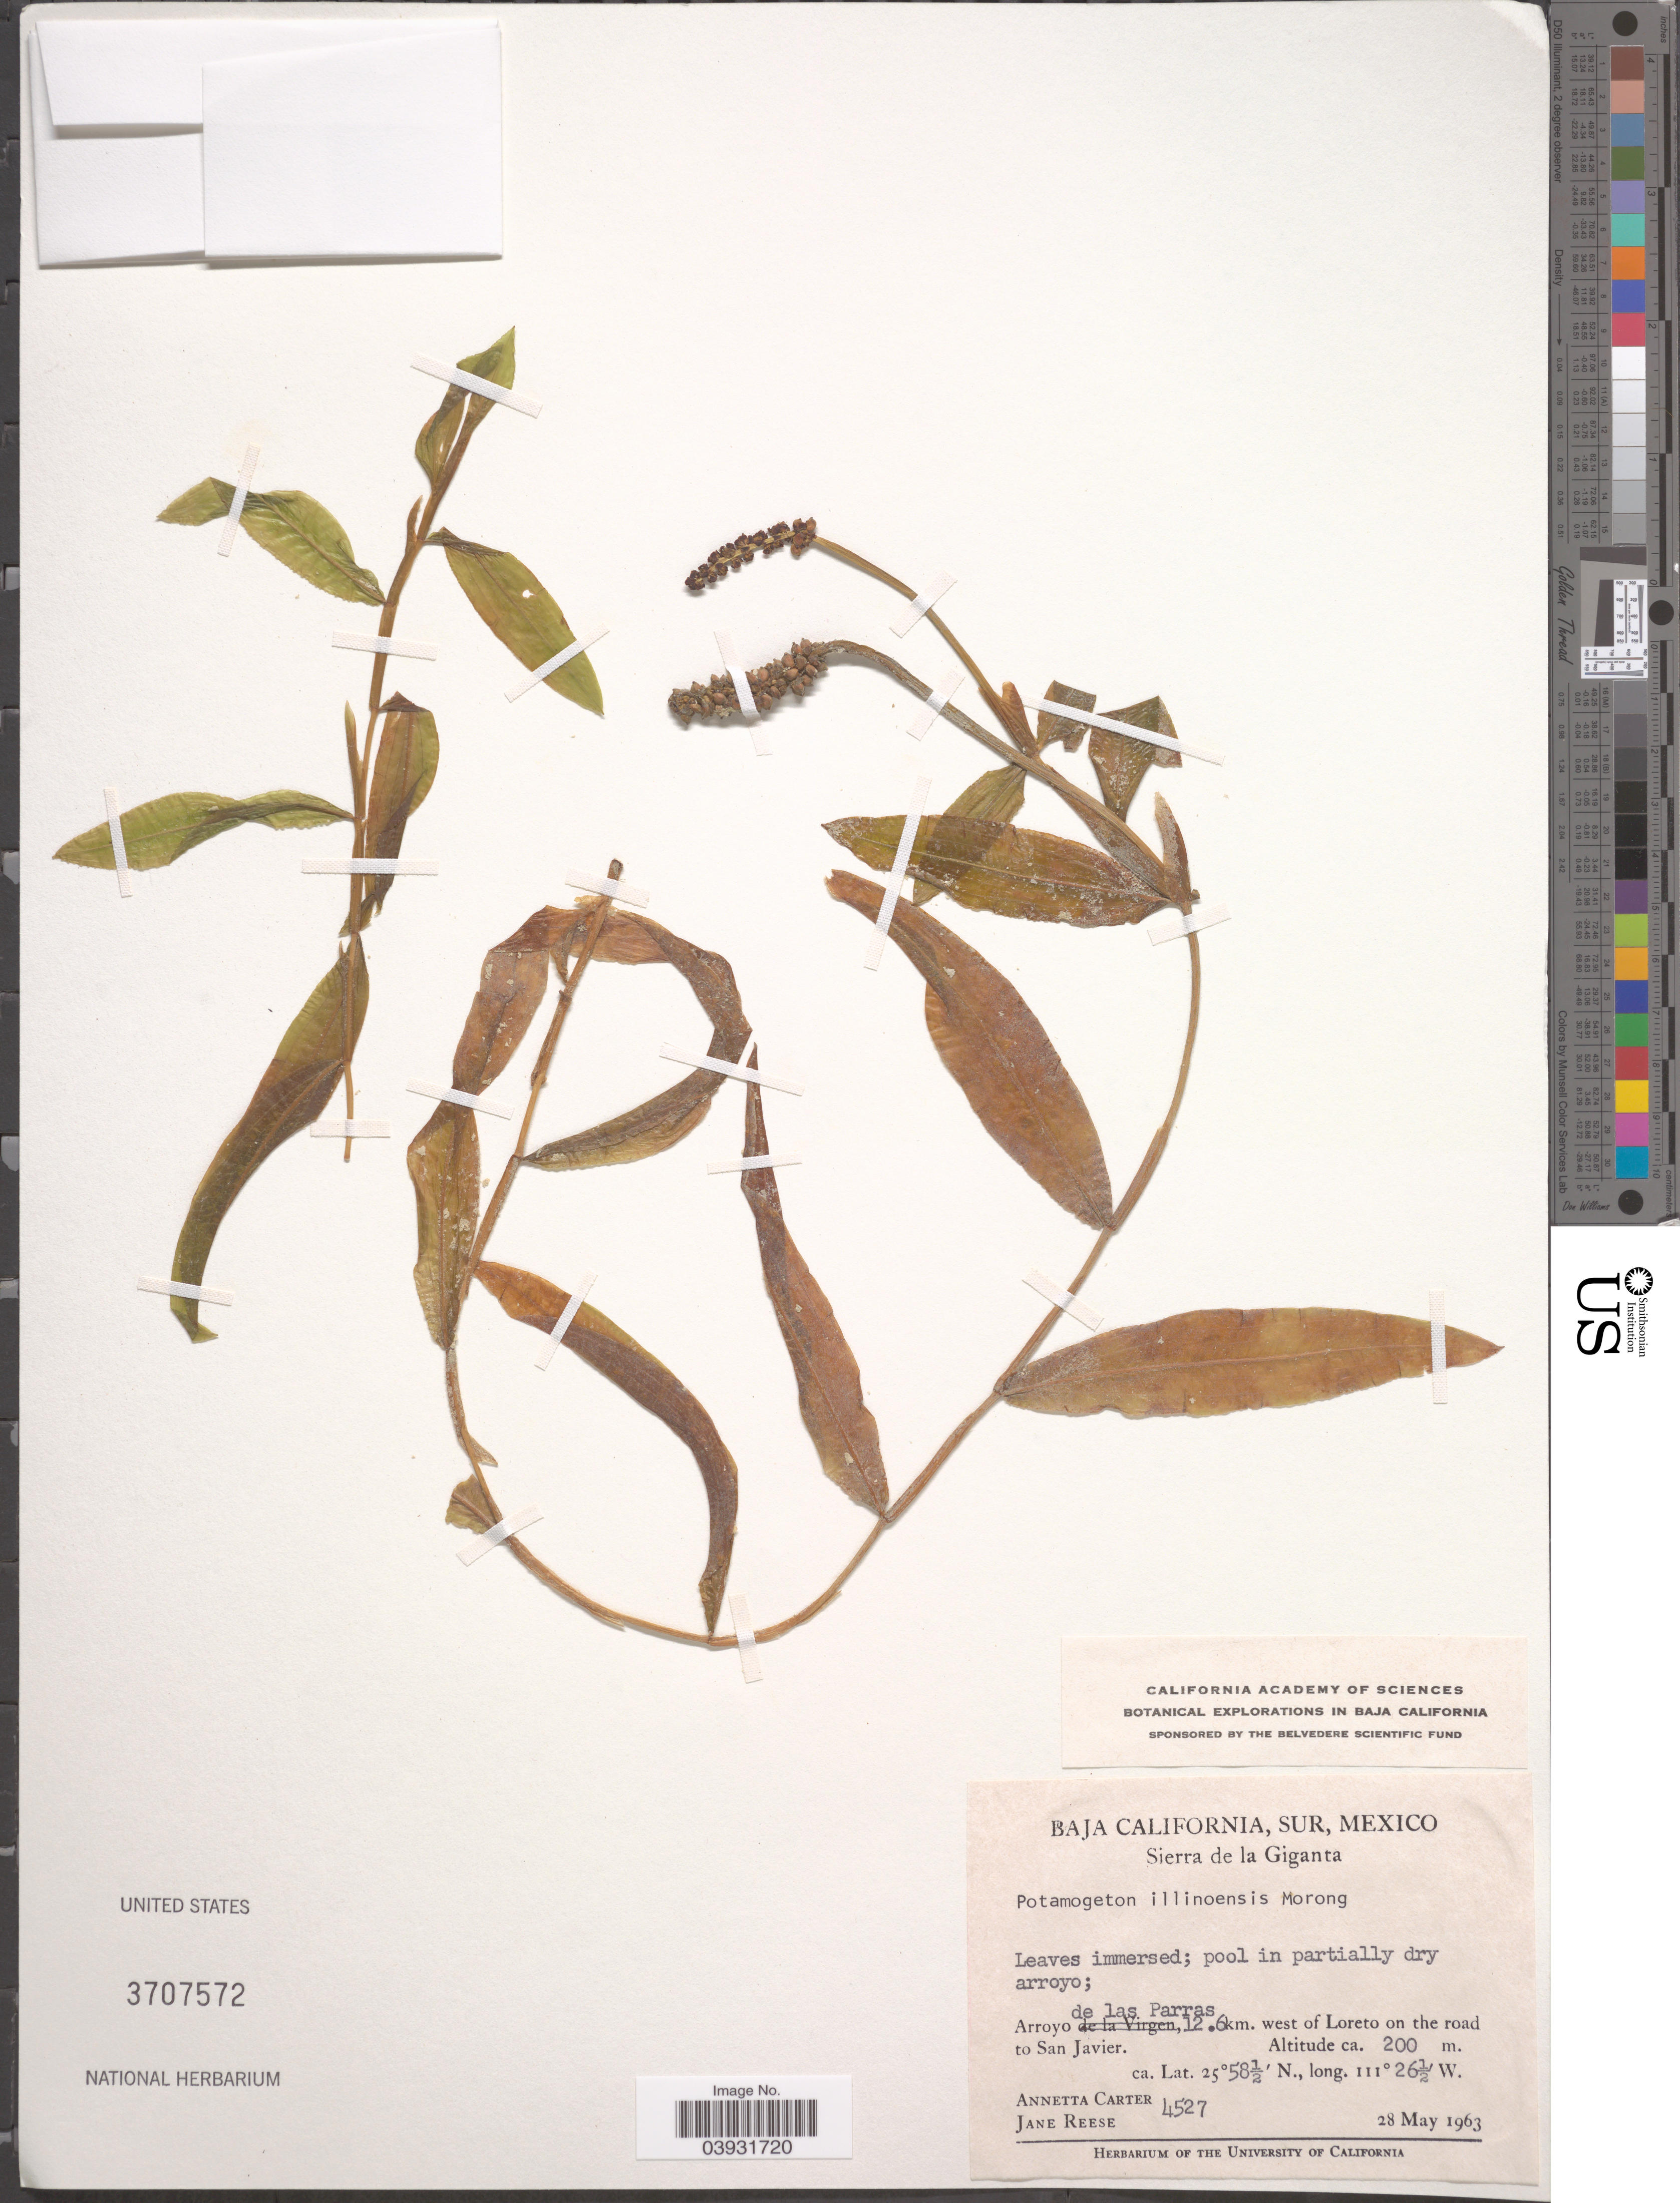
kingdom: Plantae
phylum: Tracheophyta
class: Liliopsida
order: Alismatales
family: Potamogetonaceae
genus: Potamogeton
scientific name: Potamogeton illinoensis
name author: Morong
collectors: A. Carter & J. Reese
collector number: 4527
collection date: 1963-05-28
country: Mexico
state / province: Baja California Sur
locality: Sierra de la Giganta. Arroyo de las Parras, 12.6 km. west of Loreto on the road to San Javier.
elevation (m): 200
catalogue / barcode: US 3707572